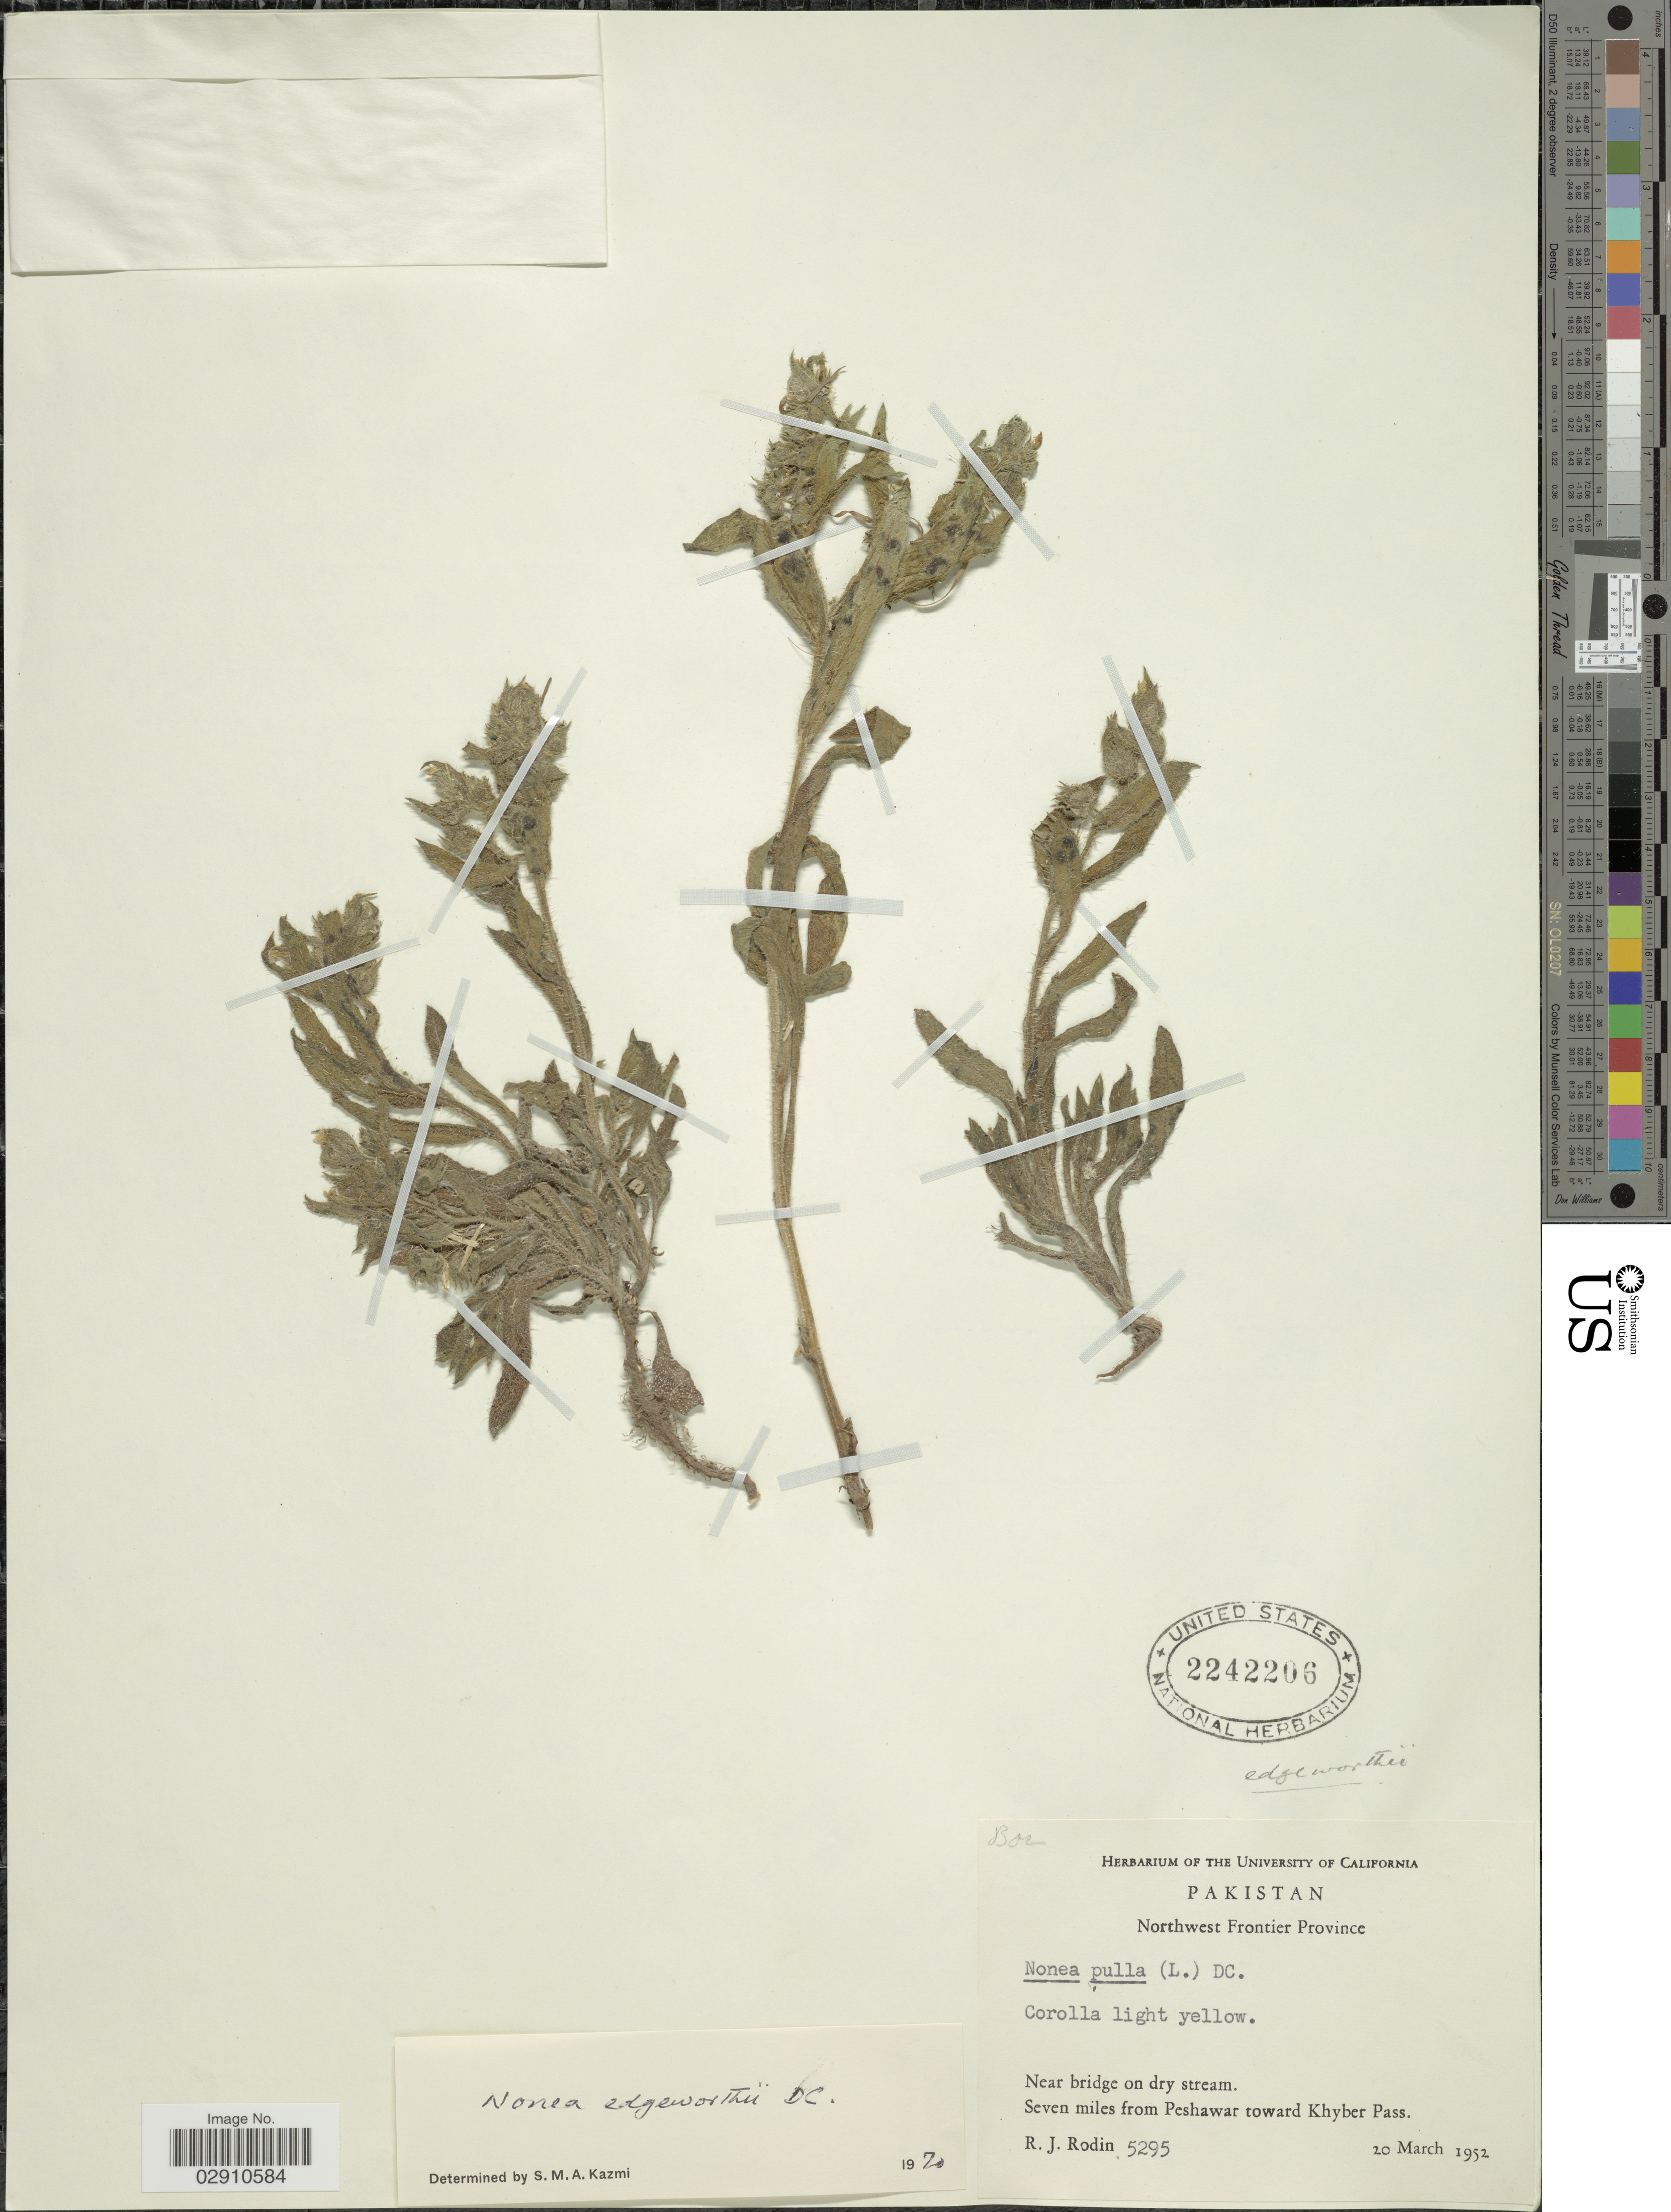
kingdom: Plantae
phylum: Tracheophyta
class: Magnoliopsida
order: Boraginales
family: Boraginaceae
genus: Nonea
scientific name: Nonea edgeworthii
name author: DC.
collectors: R. J. Rodin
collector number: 5295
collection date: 1952-03-20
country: Pakistan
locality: Northwest Frontier Province. Near bridge on dry stream. Seven miles from Peshawar toward Khyber Pass.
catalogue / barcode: US 2242206